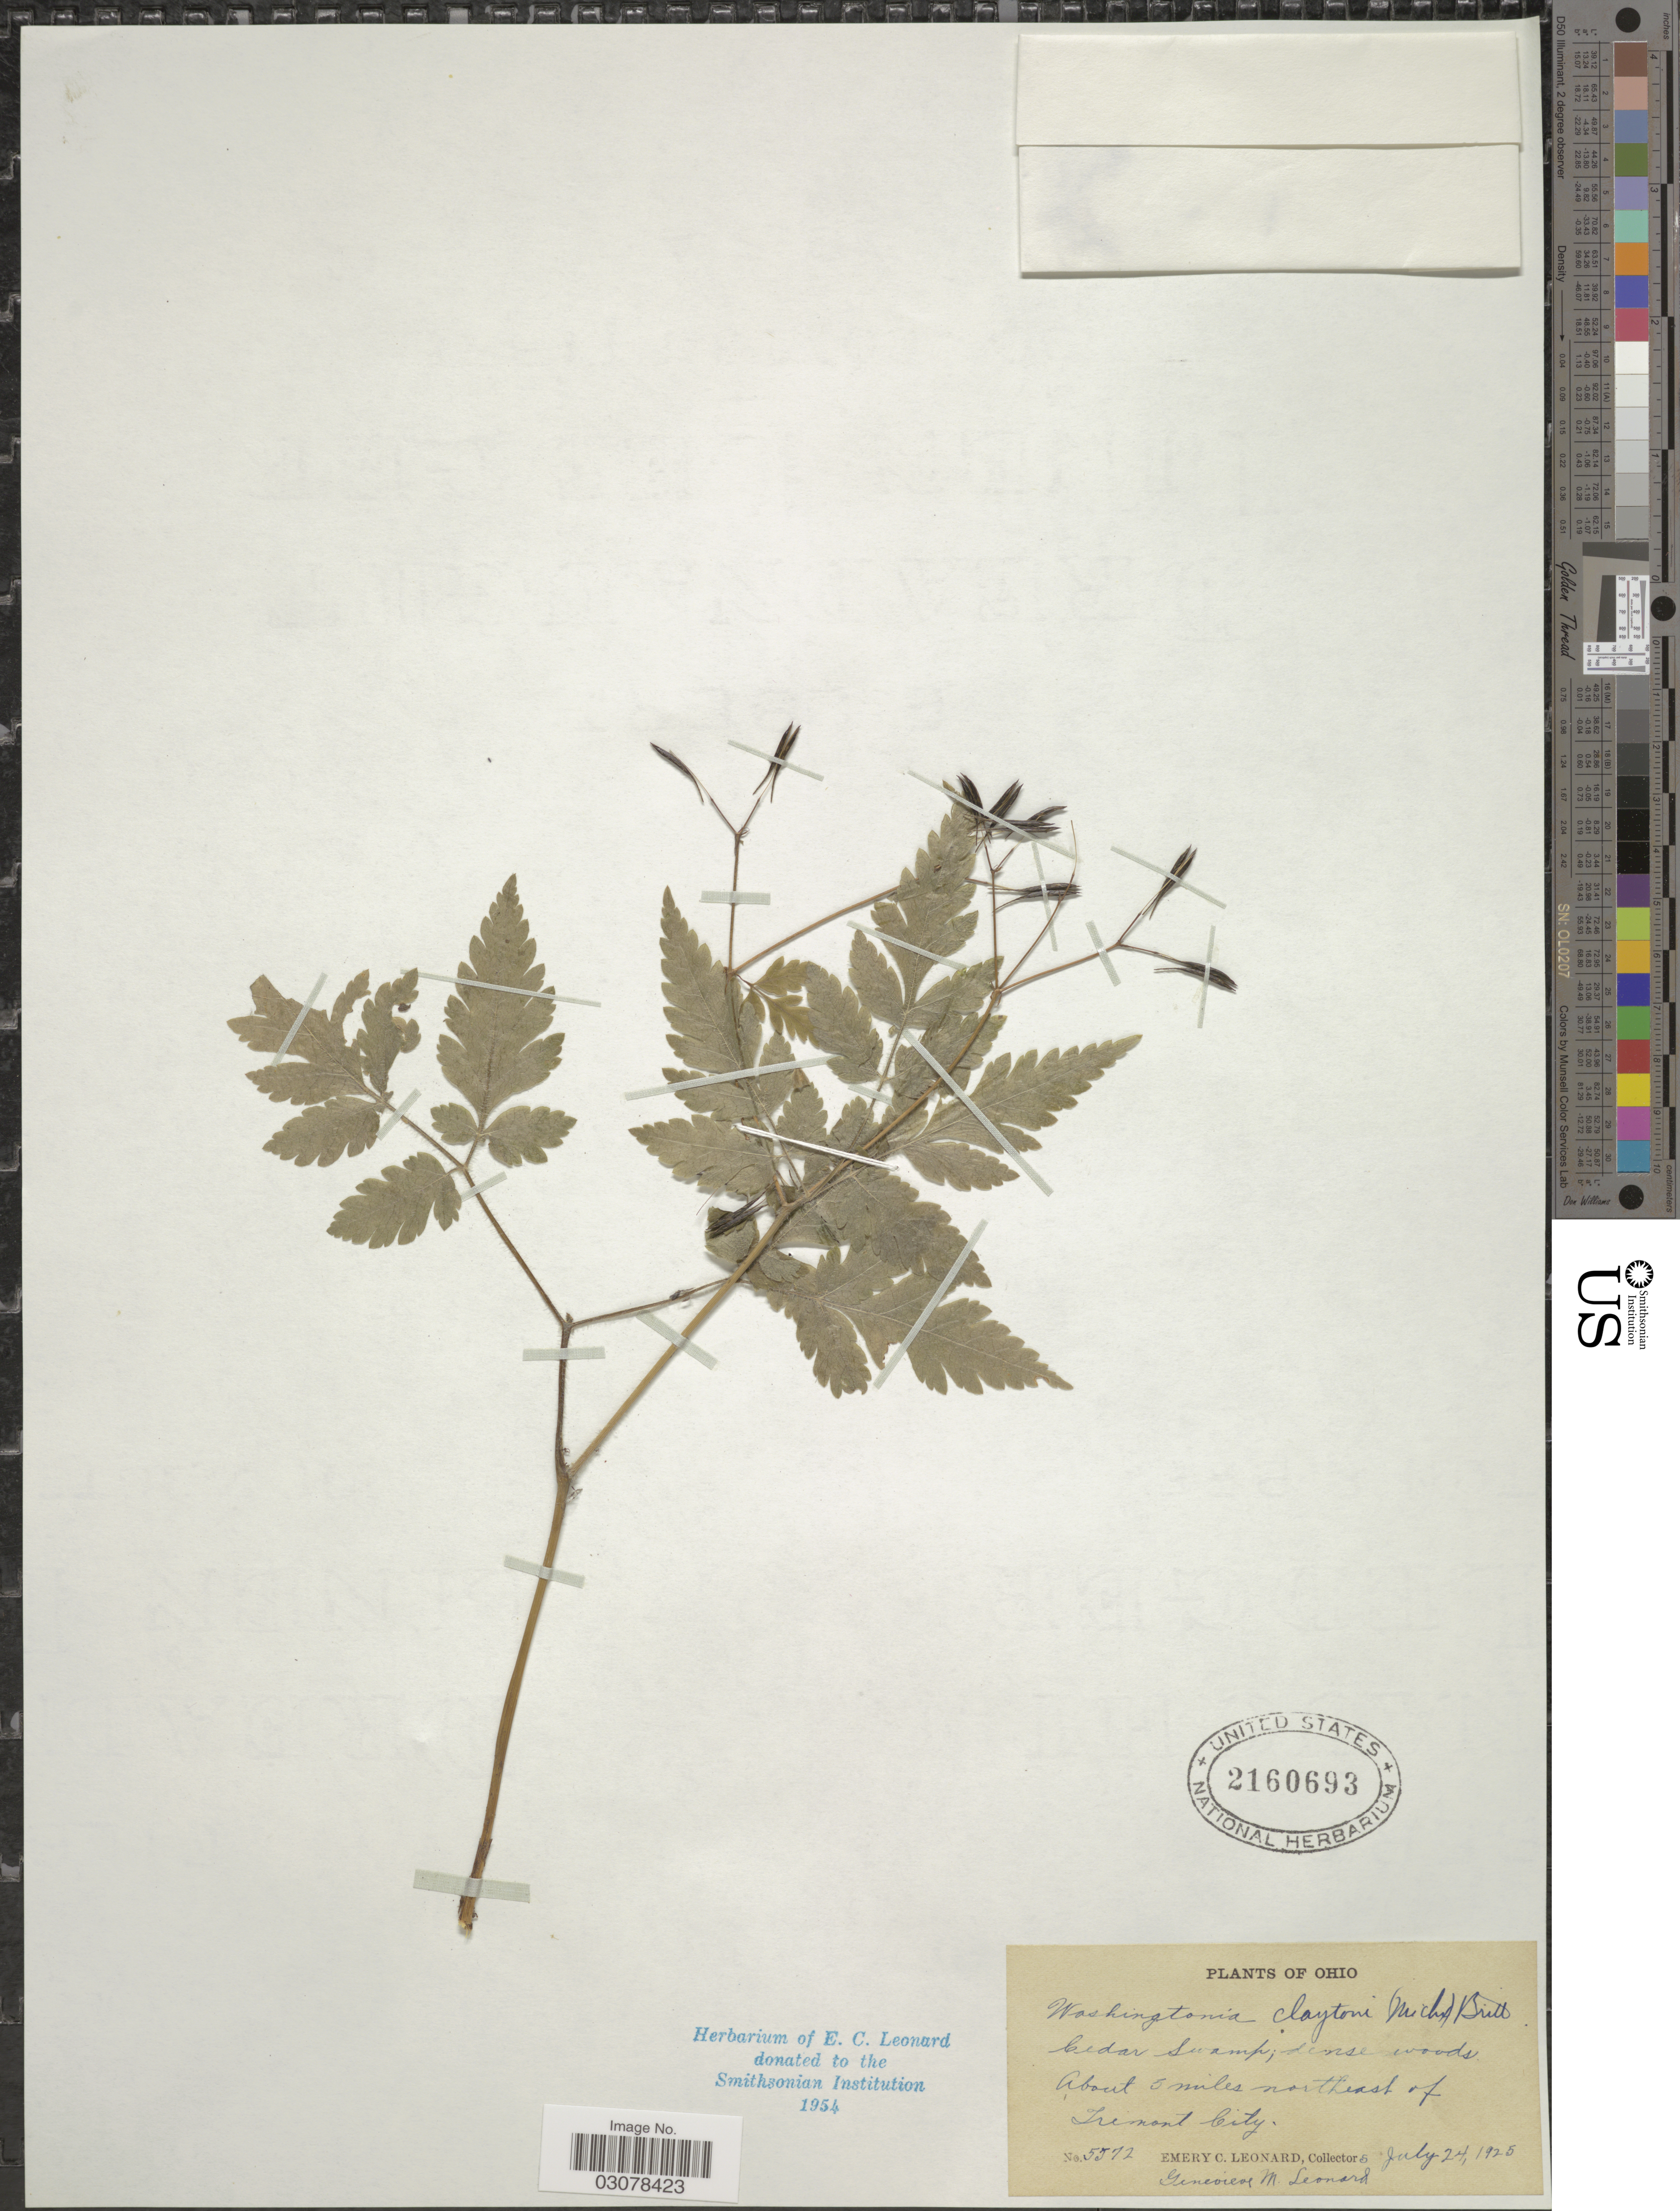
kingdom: Plantae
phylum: Tracheophyta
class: Magnoliopsida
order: Apiales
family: Apiaceae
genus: Osmorhiza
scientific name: Osmorhiza claytonii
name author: (Michx.) C.B. Clarke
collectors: E. C. Leonard & G. M. Leonard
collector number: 5572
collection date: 1925-07-24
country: United States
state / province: Ohio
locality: Cedar Swamp. About 5 miles northeast of Tremont City.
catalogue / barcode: US 2160693